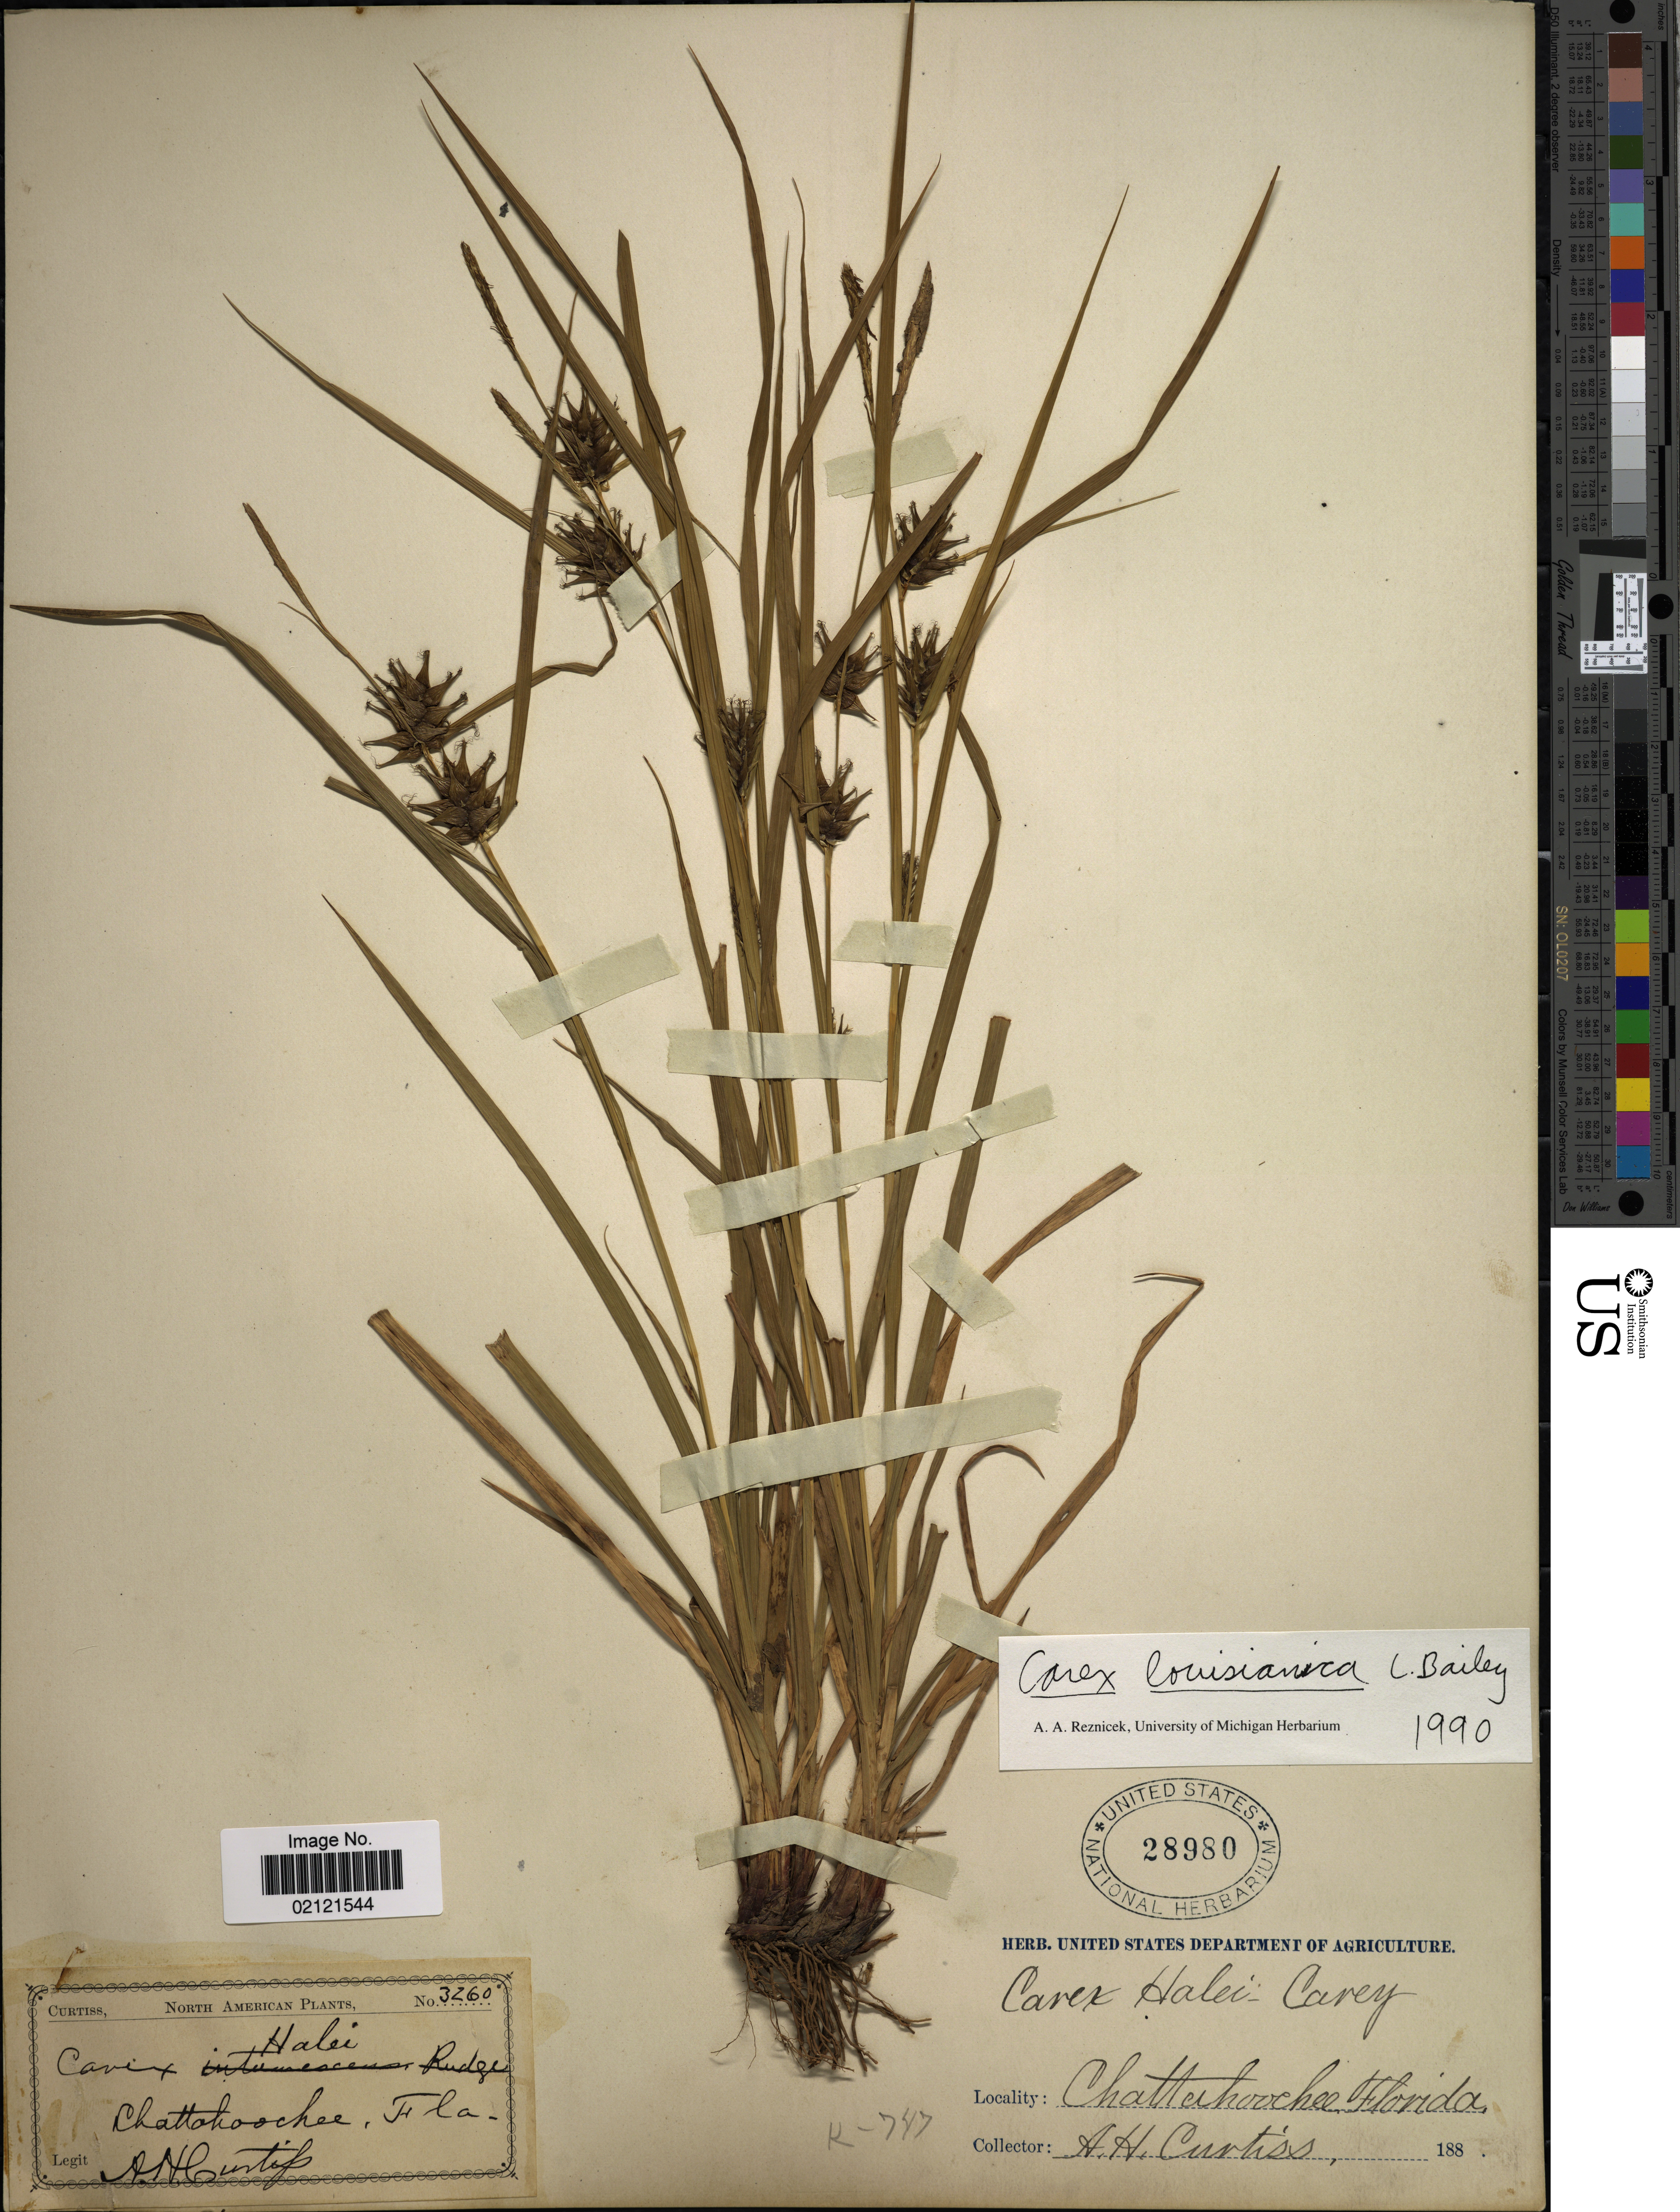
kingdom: Plantae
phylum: Tracheophyta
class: Liliopsida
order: Poales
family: Cyperaceae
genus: Carex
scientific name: Carex louisianica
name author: L.H. Bailey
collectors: A. H. Curtiss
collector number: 3260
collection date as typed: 188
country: United States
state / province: Florida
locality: Chattahoochee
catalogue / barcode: US 28980